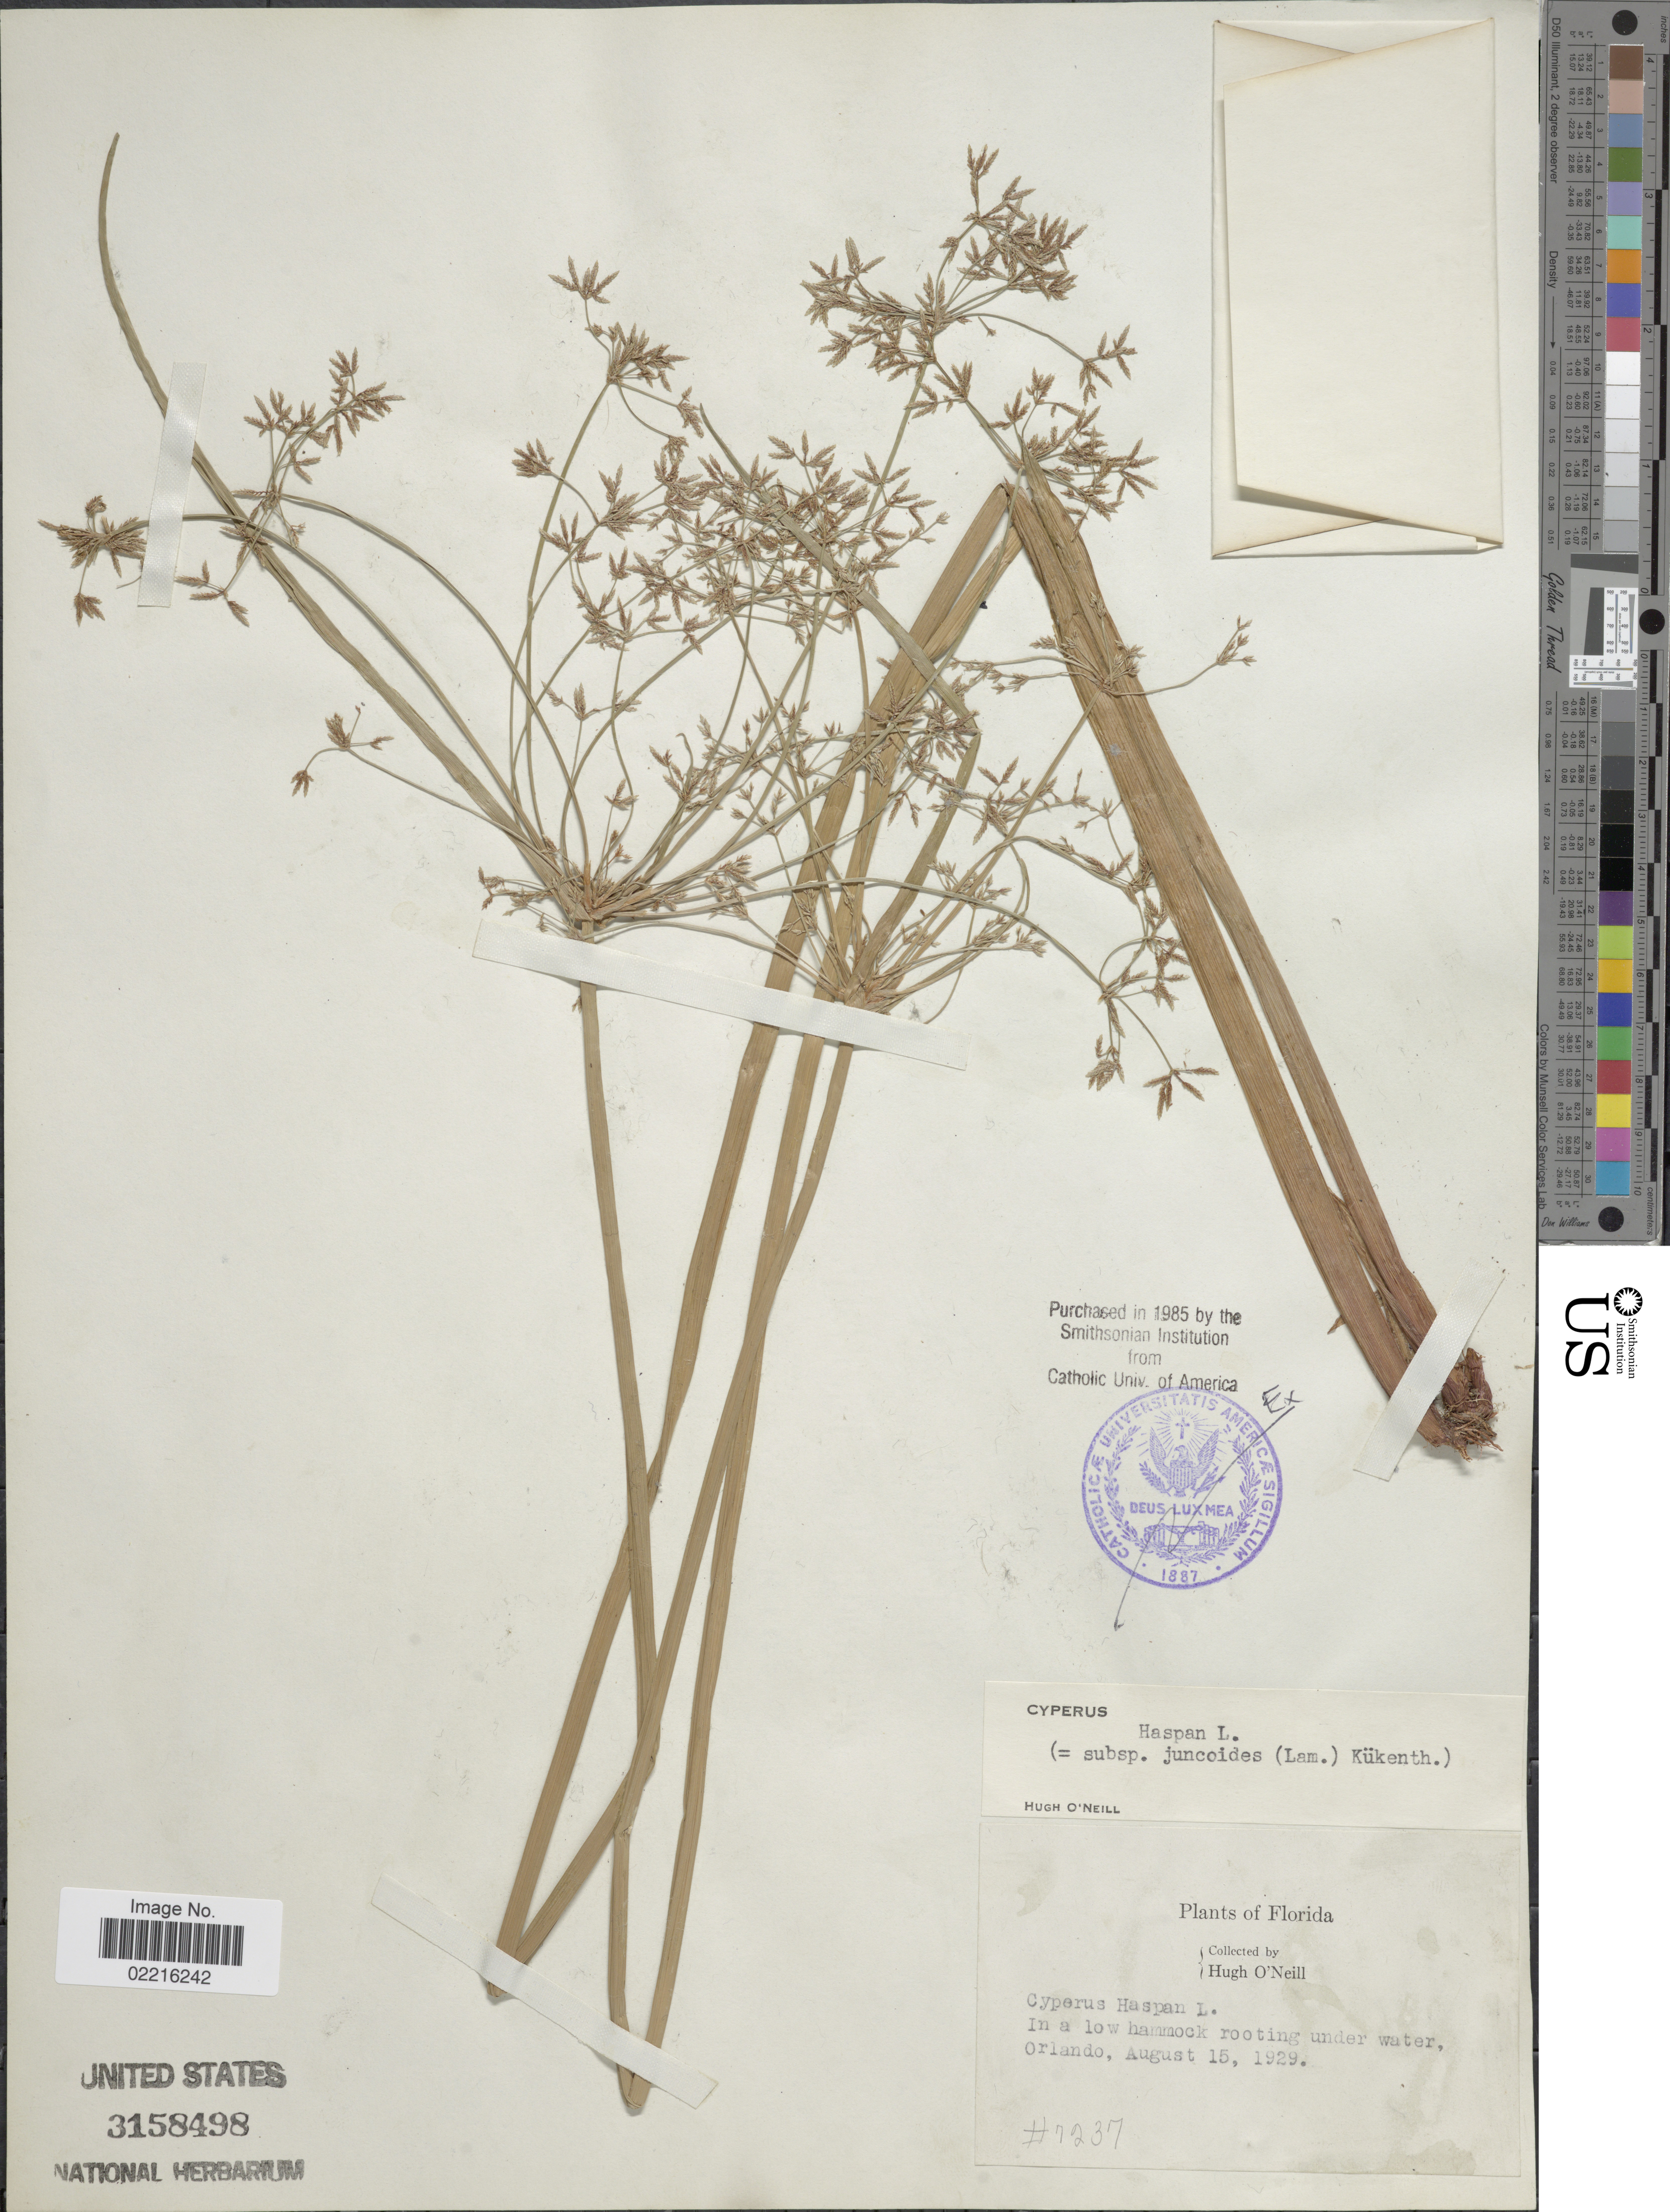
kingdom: Plantae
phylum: Tracheophyta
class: Liliopsida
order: Poales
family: Cyperaceae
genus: Cyperus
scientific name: Cyperus haspan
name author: L.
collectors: H. O'Neill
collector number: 7237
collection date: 1929-08-15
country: United States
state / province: Florida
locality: Orlando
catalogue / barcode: US 3158498